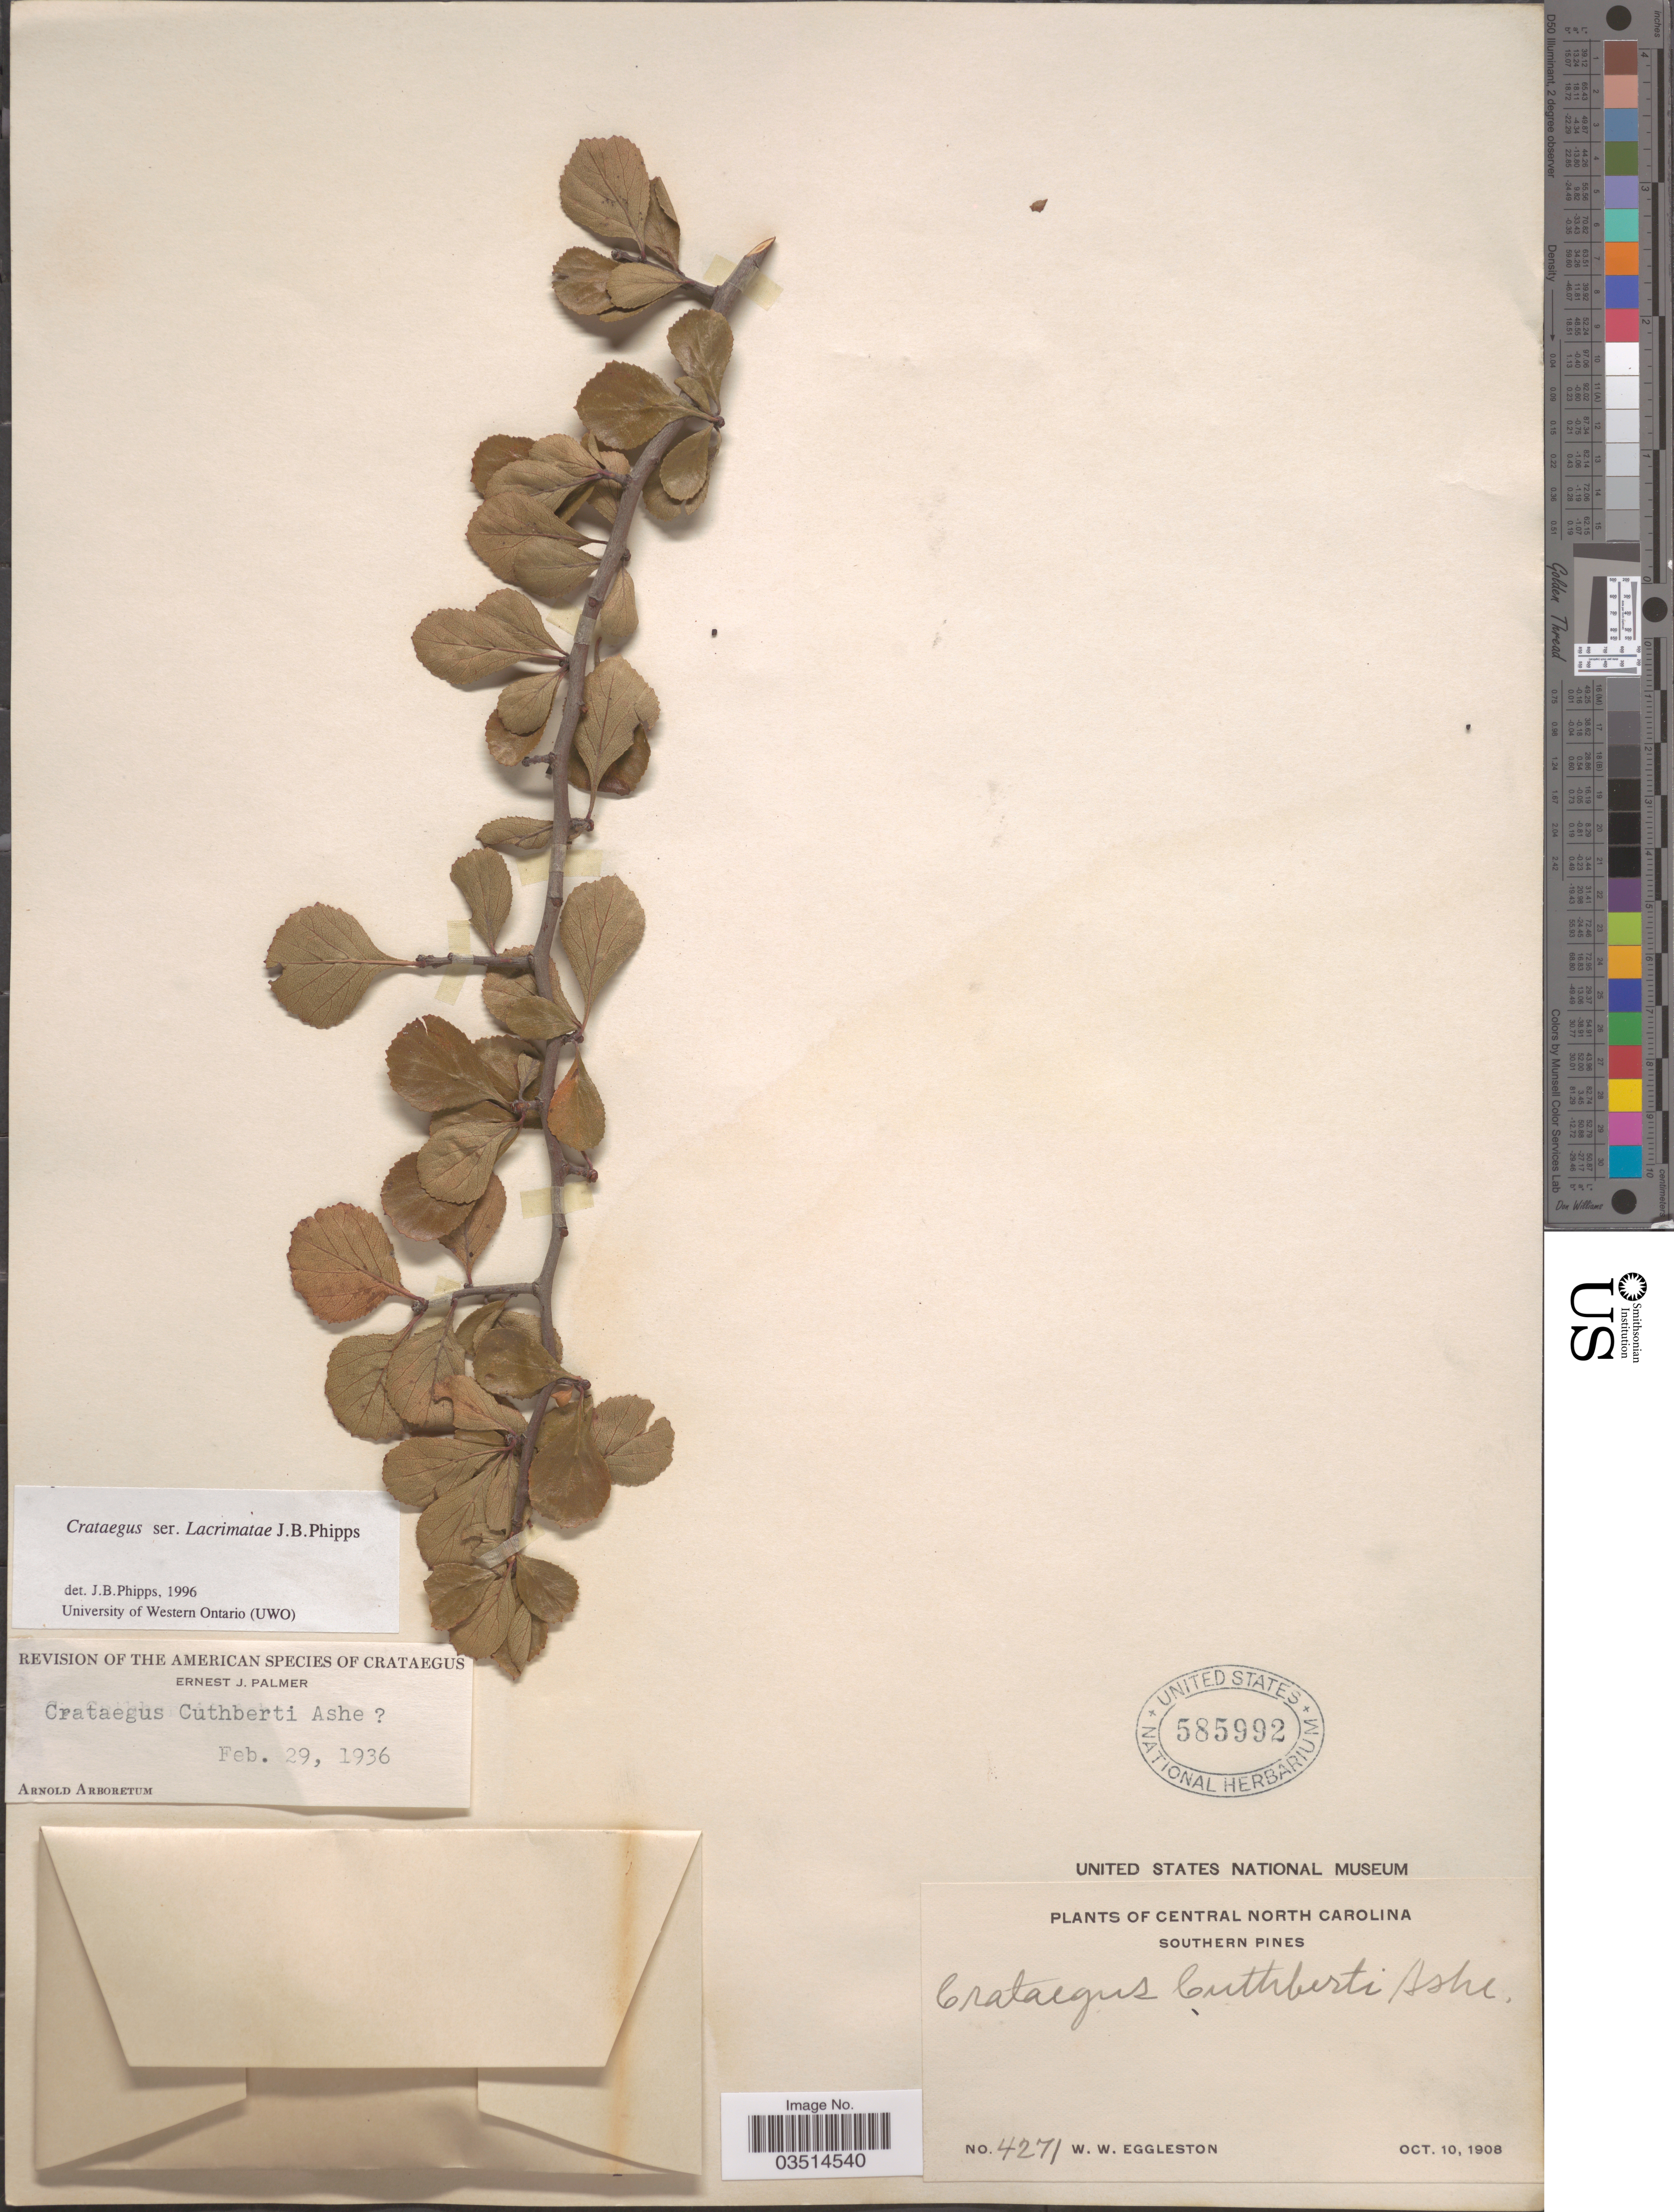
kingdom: Plantae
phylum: Tracheophyta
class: Magnoliopsida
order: Rosales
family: Rosaceae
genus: Crataegus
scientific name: Crataegus cuthbertii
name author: Ashe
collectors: W. W. Eggleston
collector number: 4271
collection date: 1908-10-10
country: United States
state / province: North Carolina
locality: Central North Carolina. Southern Pines.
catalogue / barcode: US 585992